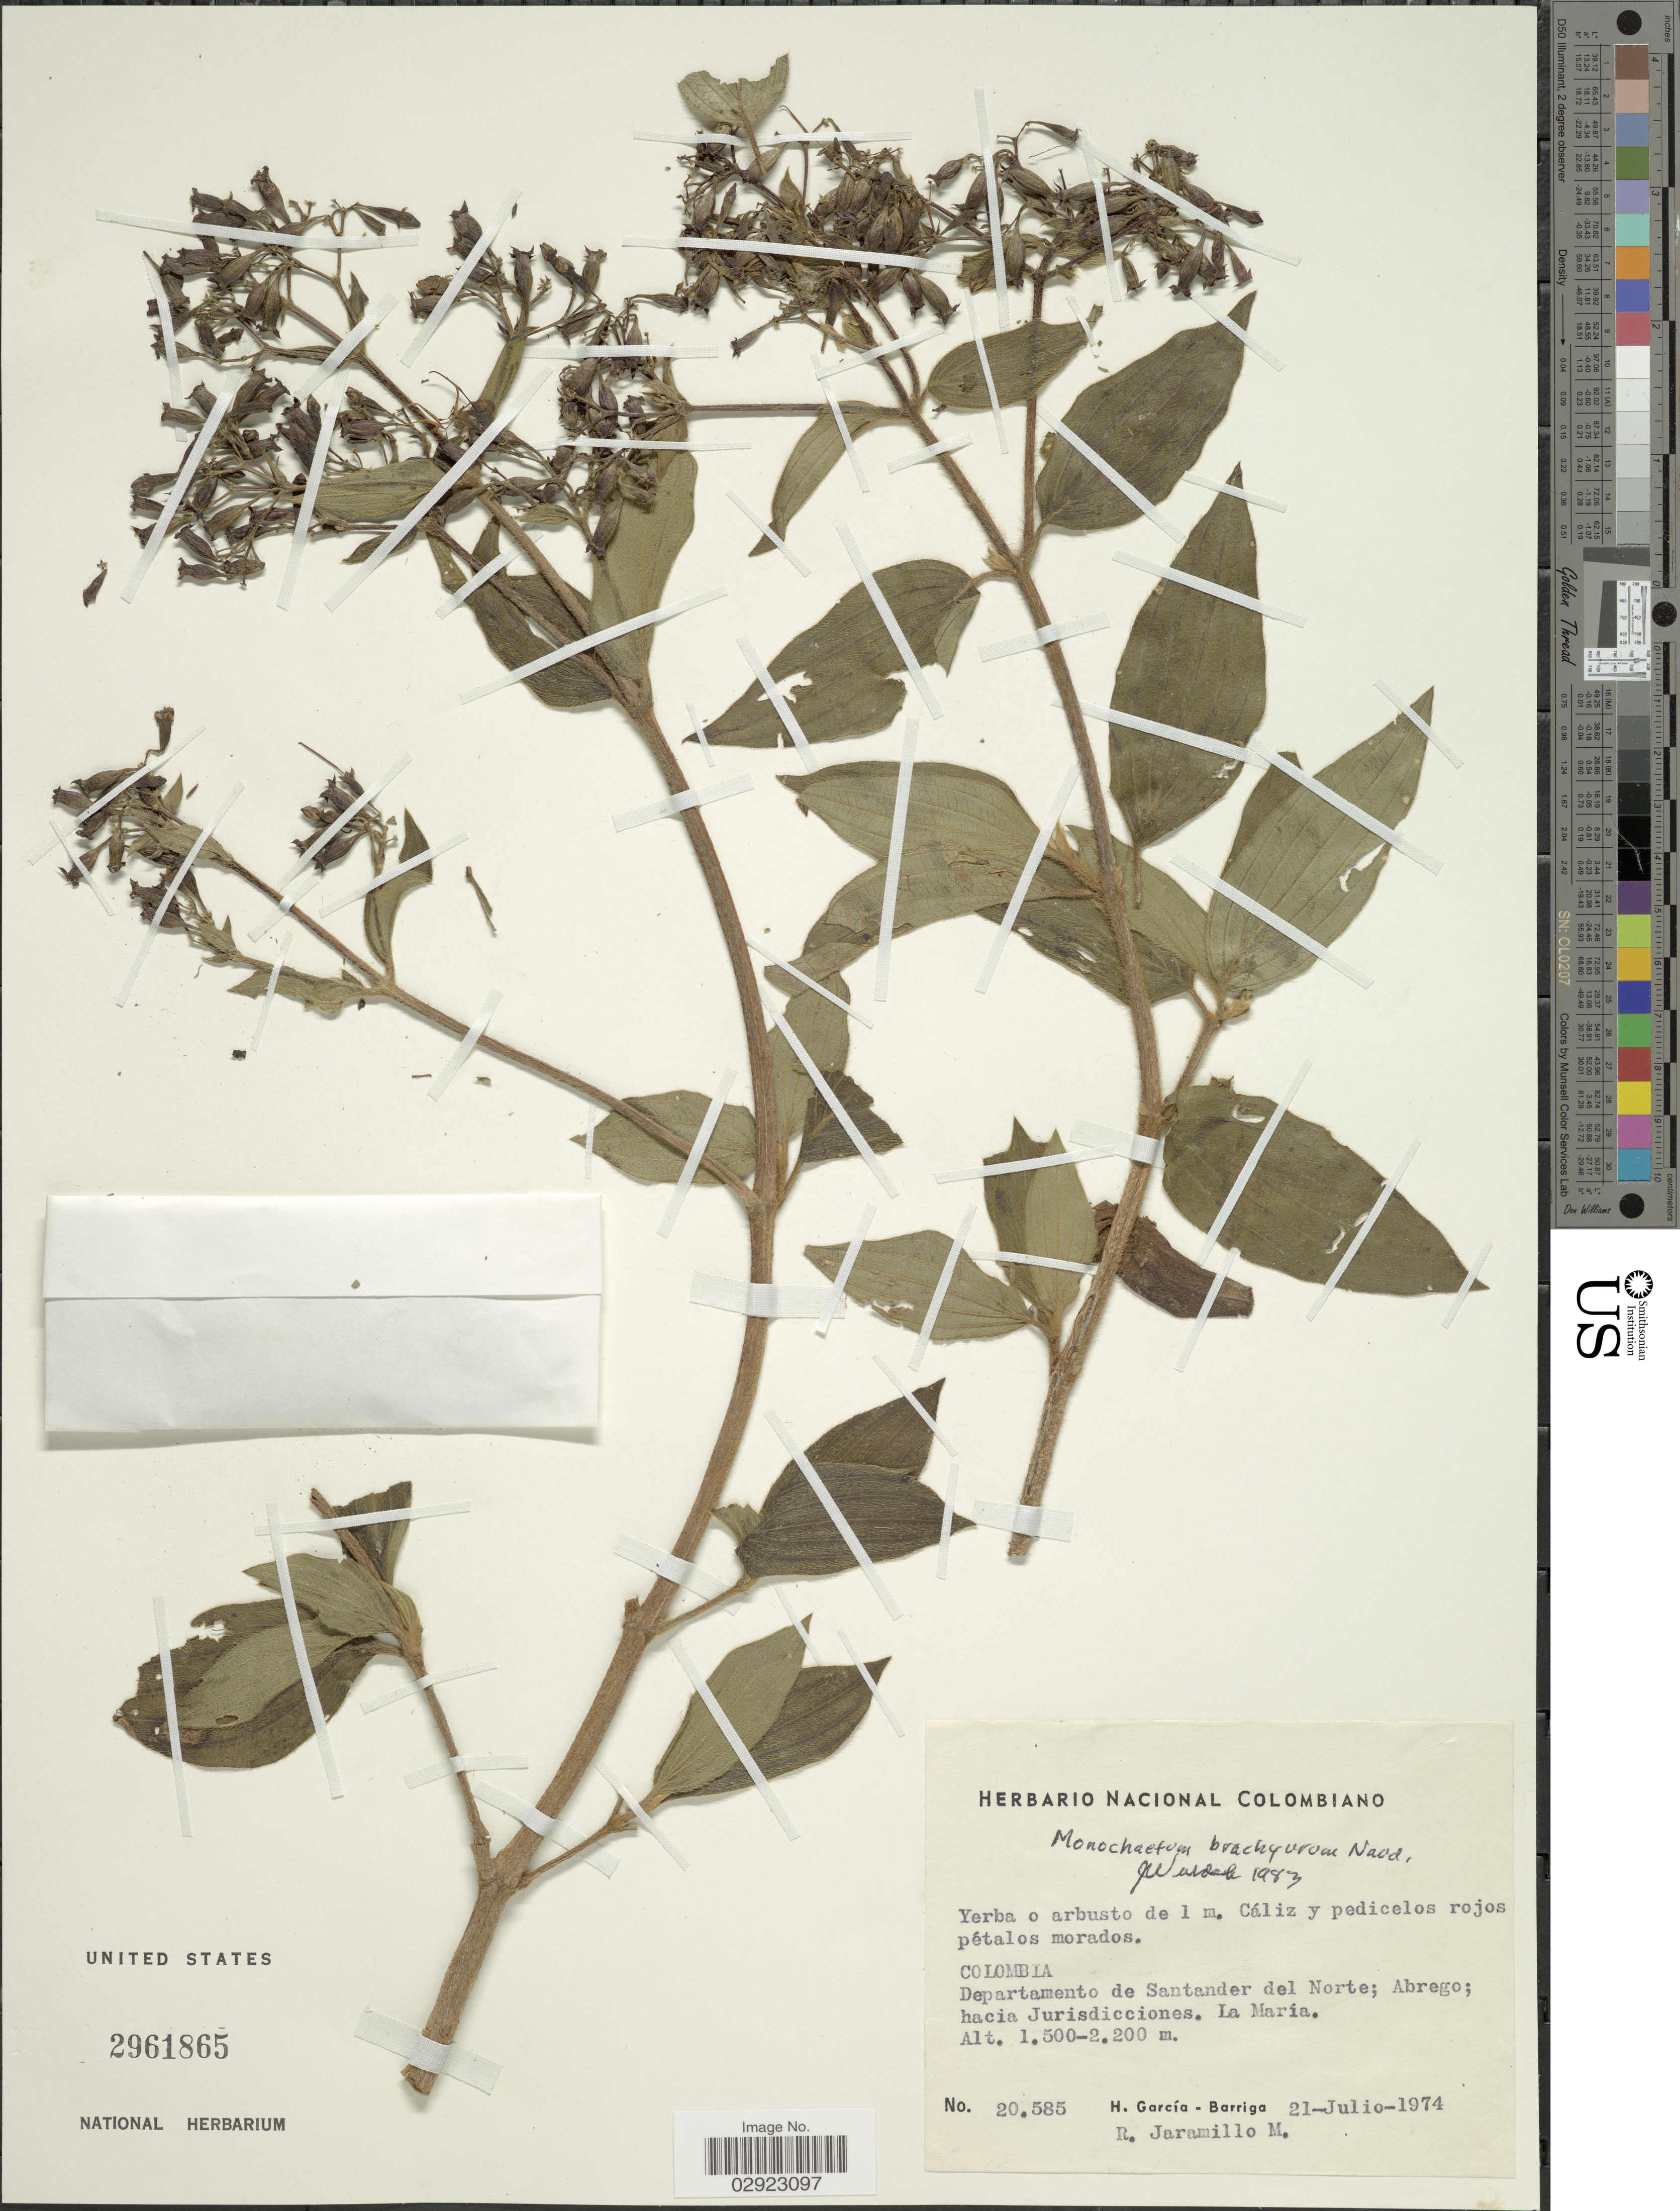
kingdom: Plantae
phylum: Tracheophyta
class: Magnoliopsida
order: Myrtales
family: Melastomataceae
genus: Monochaetum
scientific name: Monochaetum brachyurum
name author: Naudin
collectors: H. García Barriga & R. Jaramillo M.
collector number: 20585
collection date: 1974-07-21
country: Colombia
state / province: Norte de Santander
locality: Departamento de Santander del Norte; Abrego; hacia Jurisdicciones. La María.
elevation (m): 1500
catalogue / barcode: US 2961865